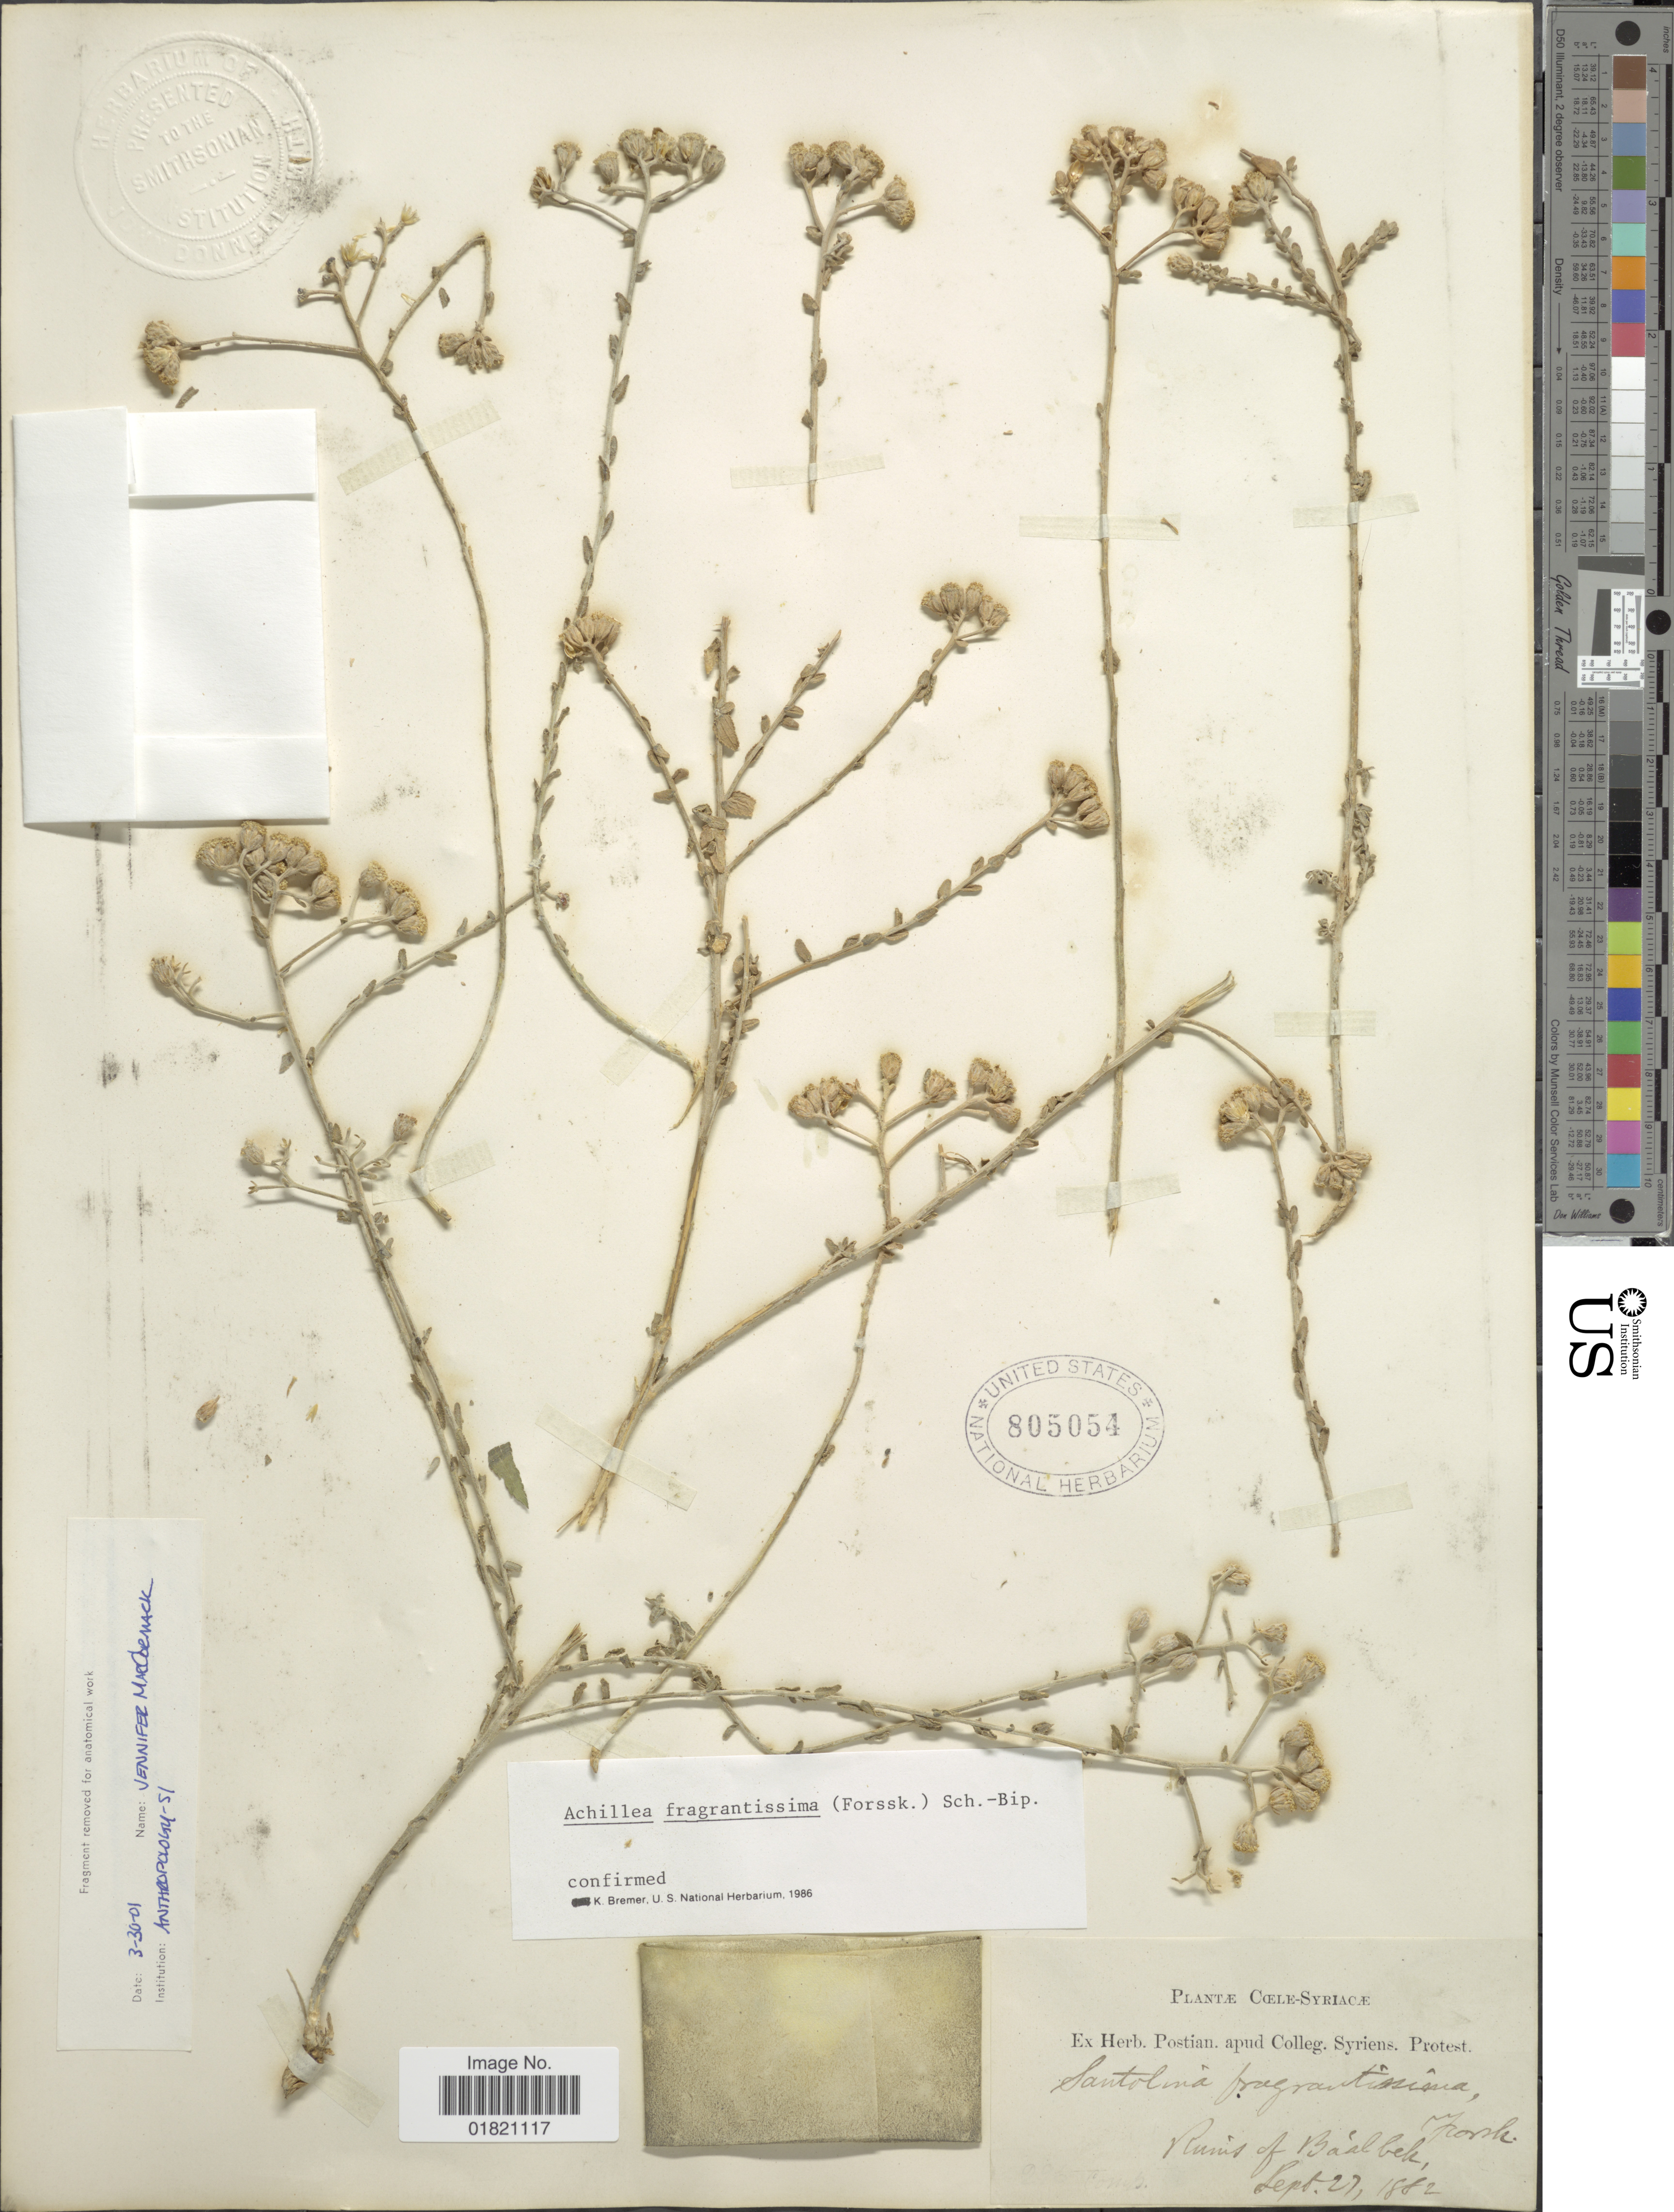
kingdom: Plantae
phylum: Tracheophyta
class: Magnoliopsida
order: Asterales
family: Asteraceae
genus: Achillea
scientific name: Achillea fragrantissima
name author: (Forssk.) Sch. Bip.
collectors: ex herb. Postian. apud Colleg. Syriens. Protest. USE "Fannie P. A. Shepard" (10308853) AS PRIMARY COLLECTOR INSTEAD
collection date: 1882-09-27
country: Syria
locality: Coele-Syriacae. Ruins of Baalbek [interpreted]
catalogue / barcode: US 805054